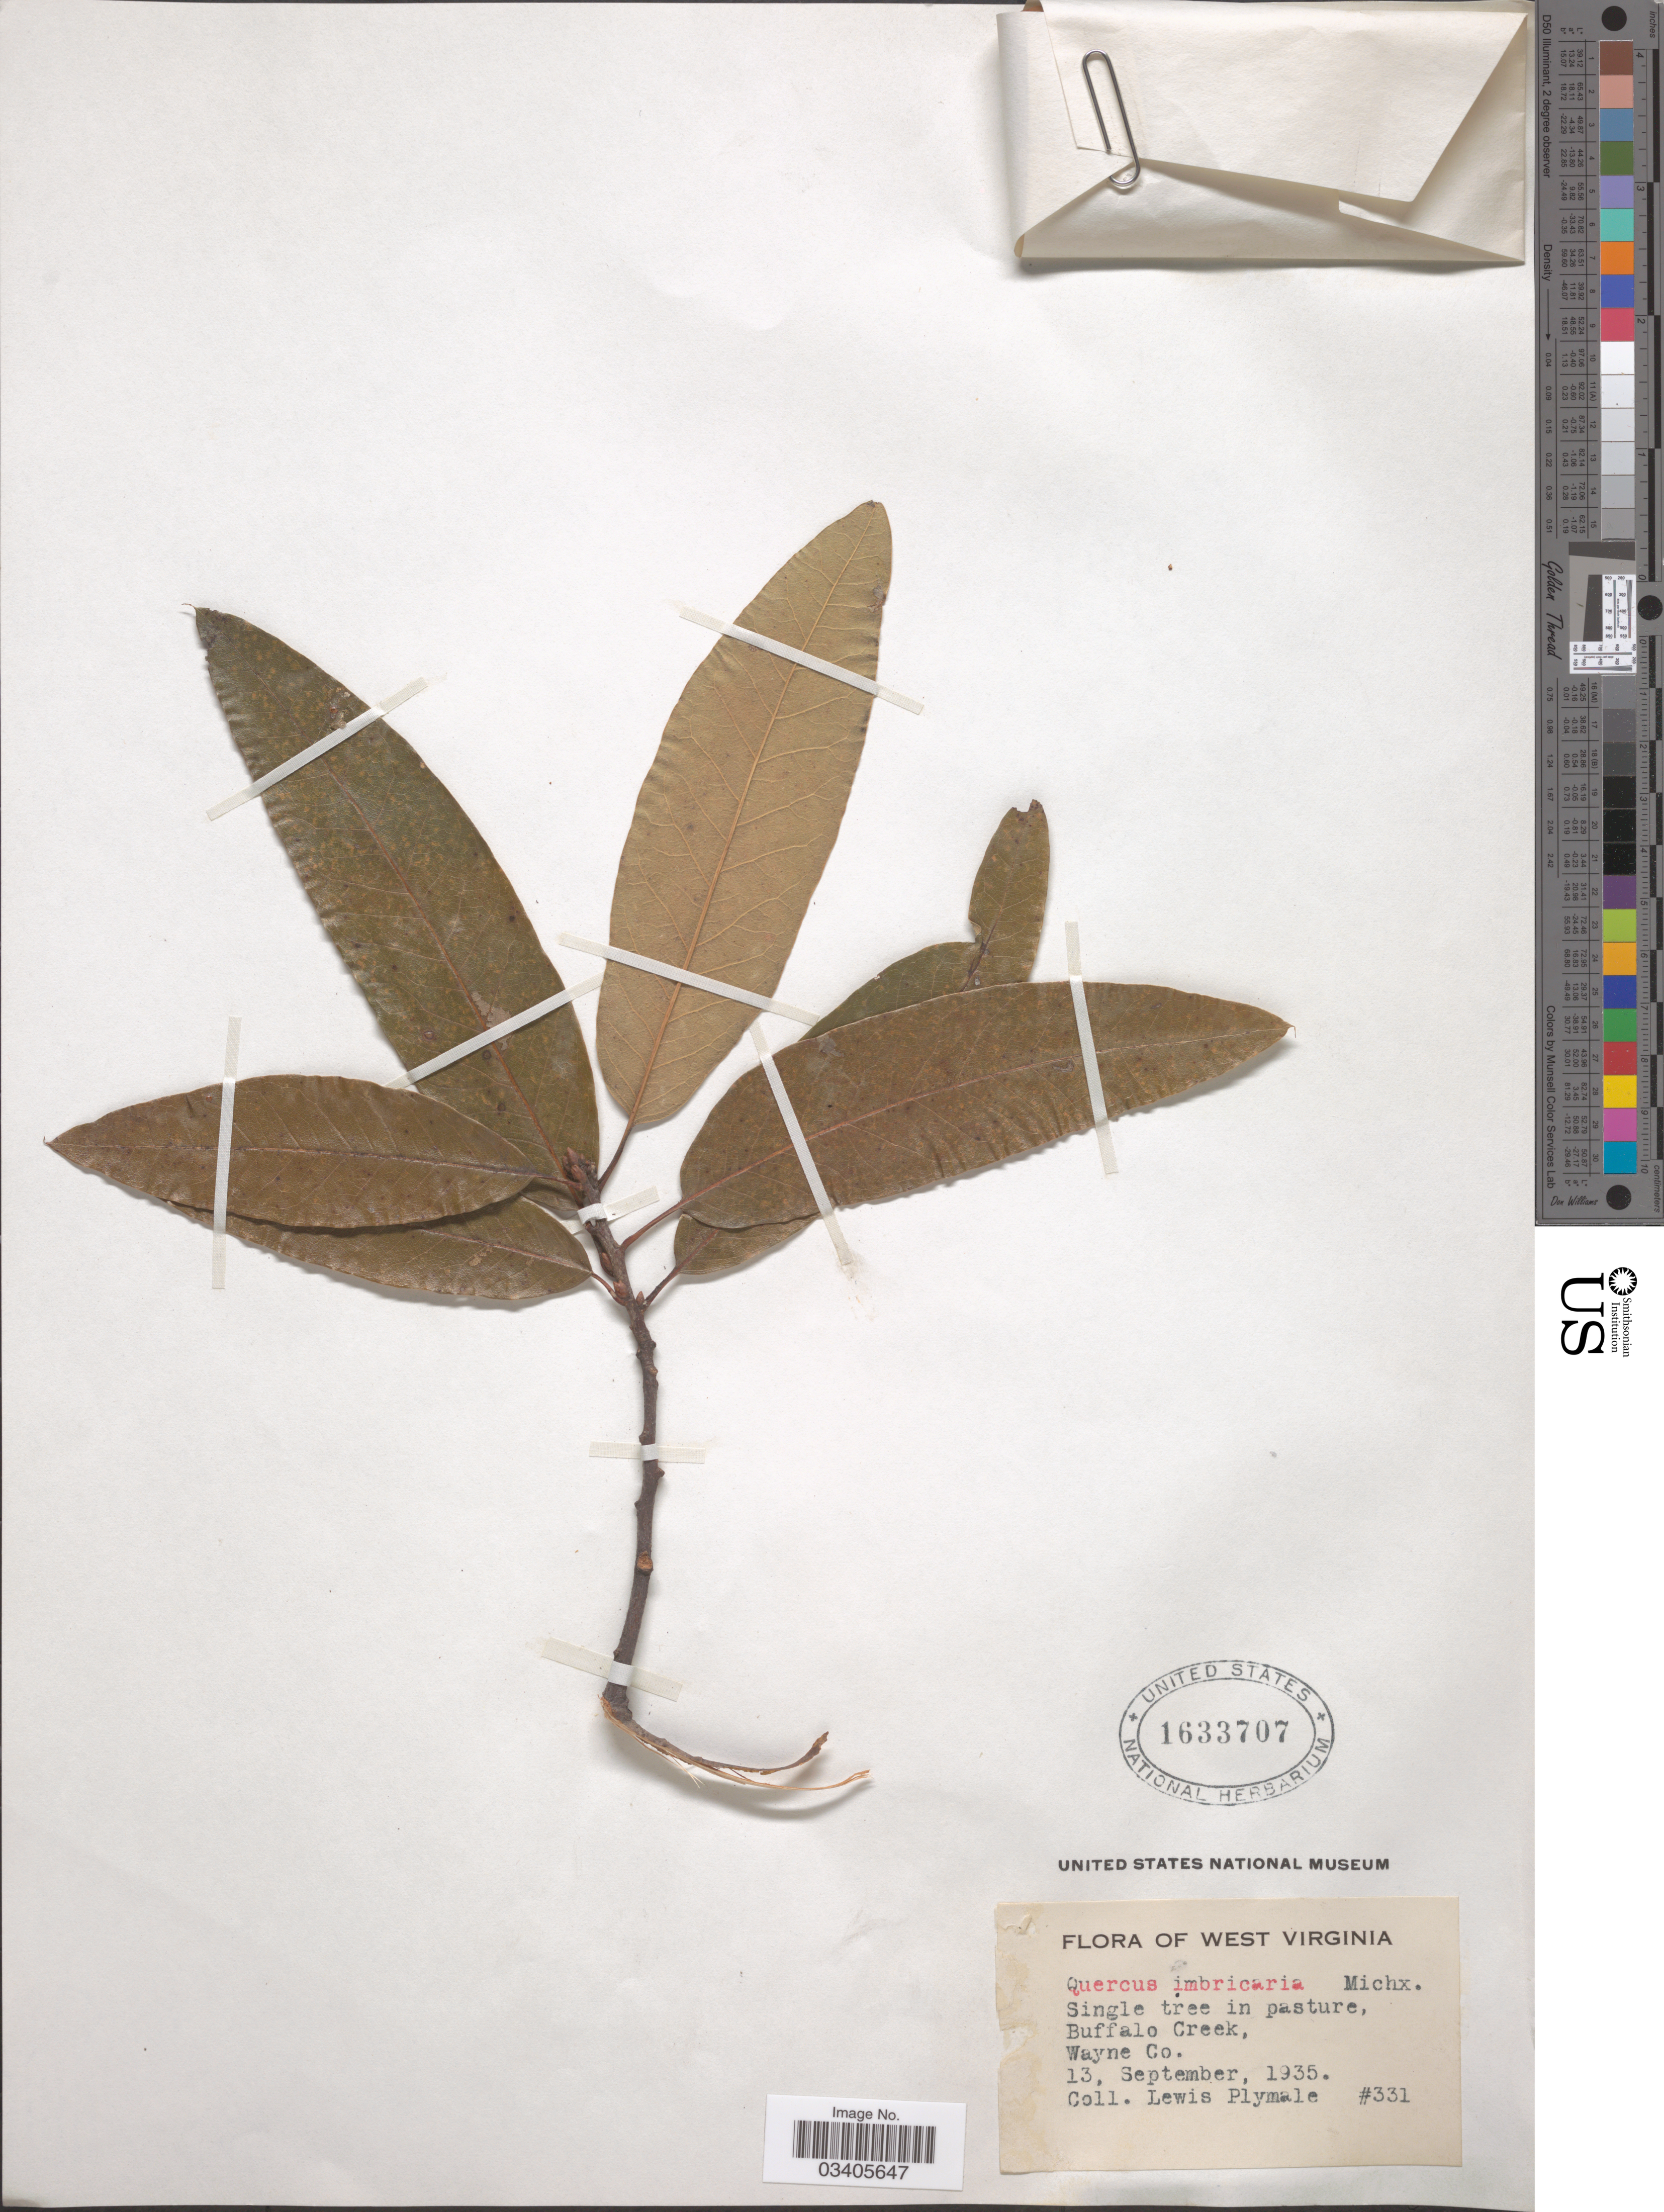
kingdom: Plantae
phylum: Tracheophyta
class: Magnoliopsida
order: Fagales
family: Fagaceae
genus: Quercus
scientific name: Quercus imbricaria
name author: Michx.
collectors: L. Plymale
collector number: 331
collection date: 1935-09-13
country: United States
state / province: West Virginia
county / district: Wayne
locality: Buffalo Creek, Wayne Co.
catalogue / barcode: US 1633707